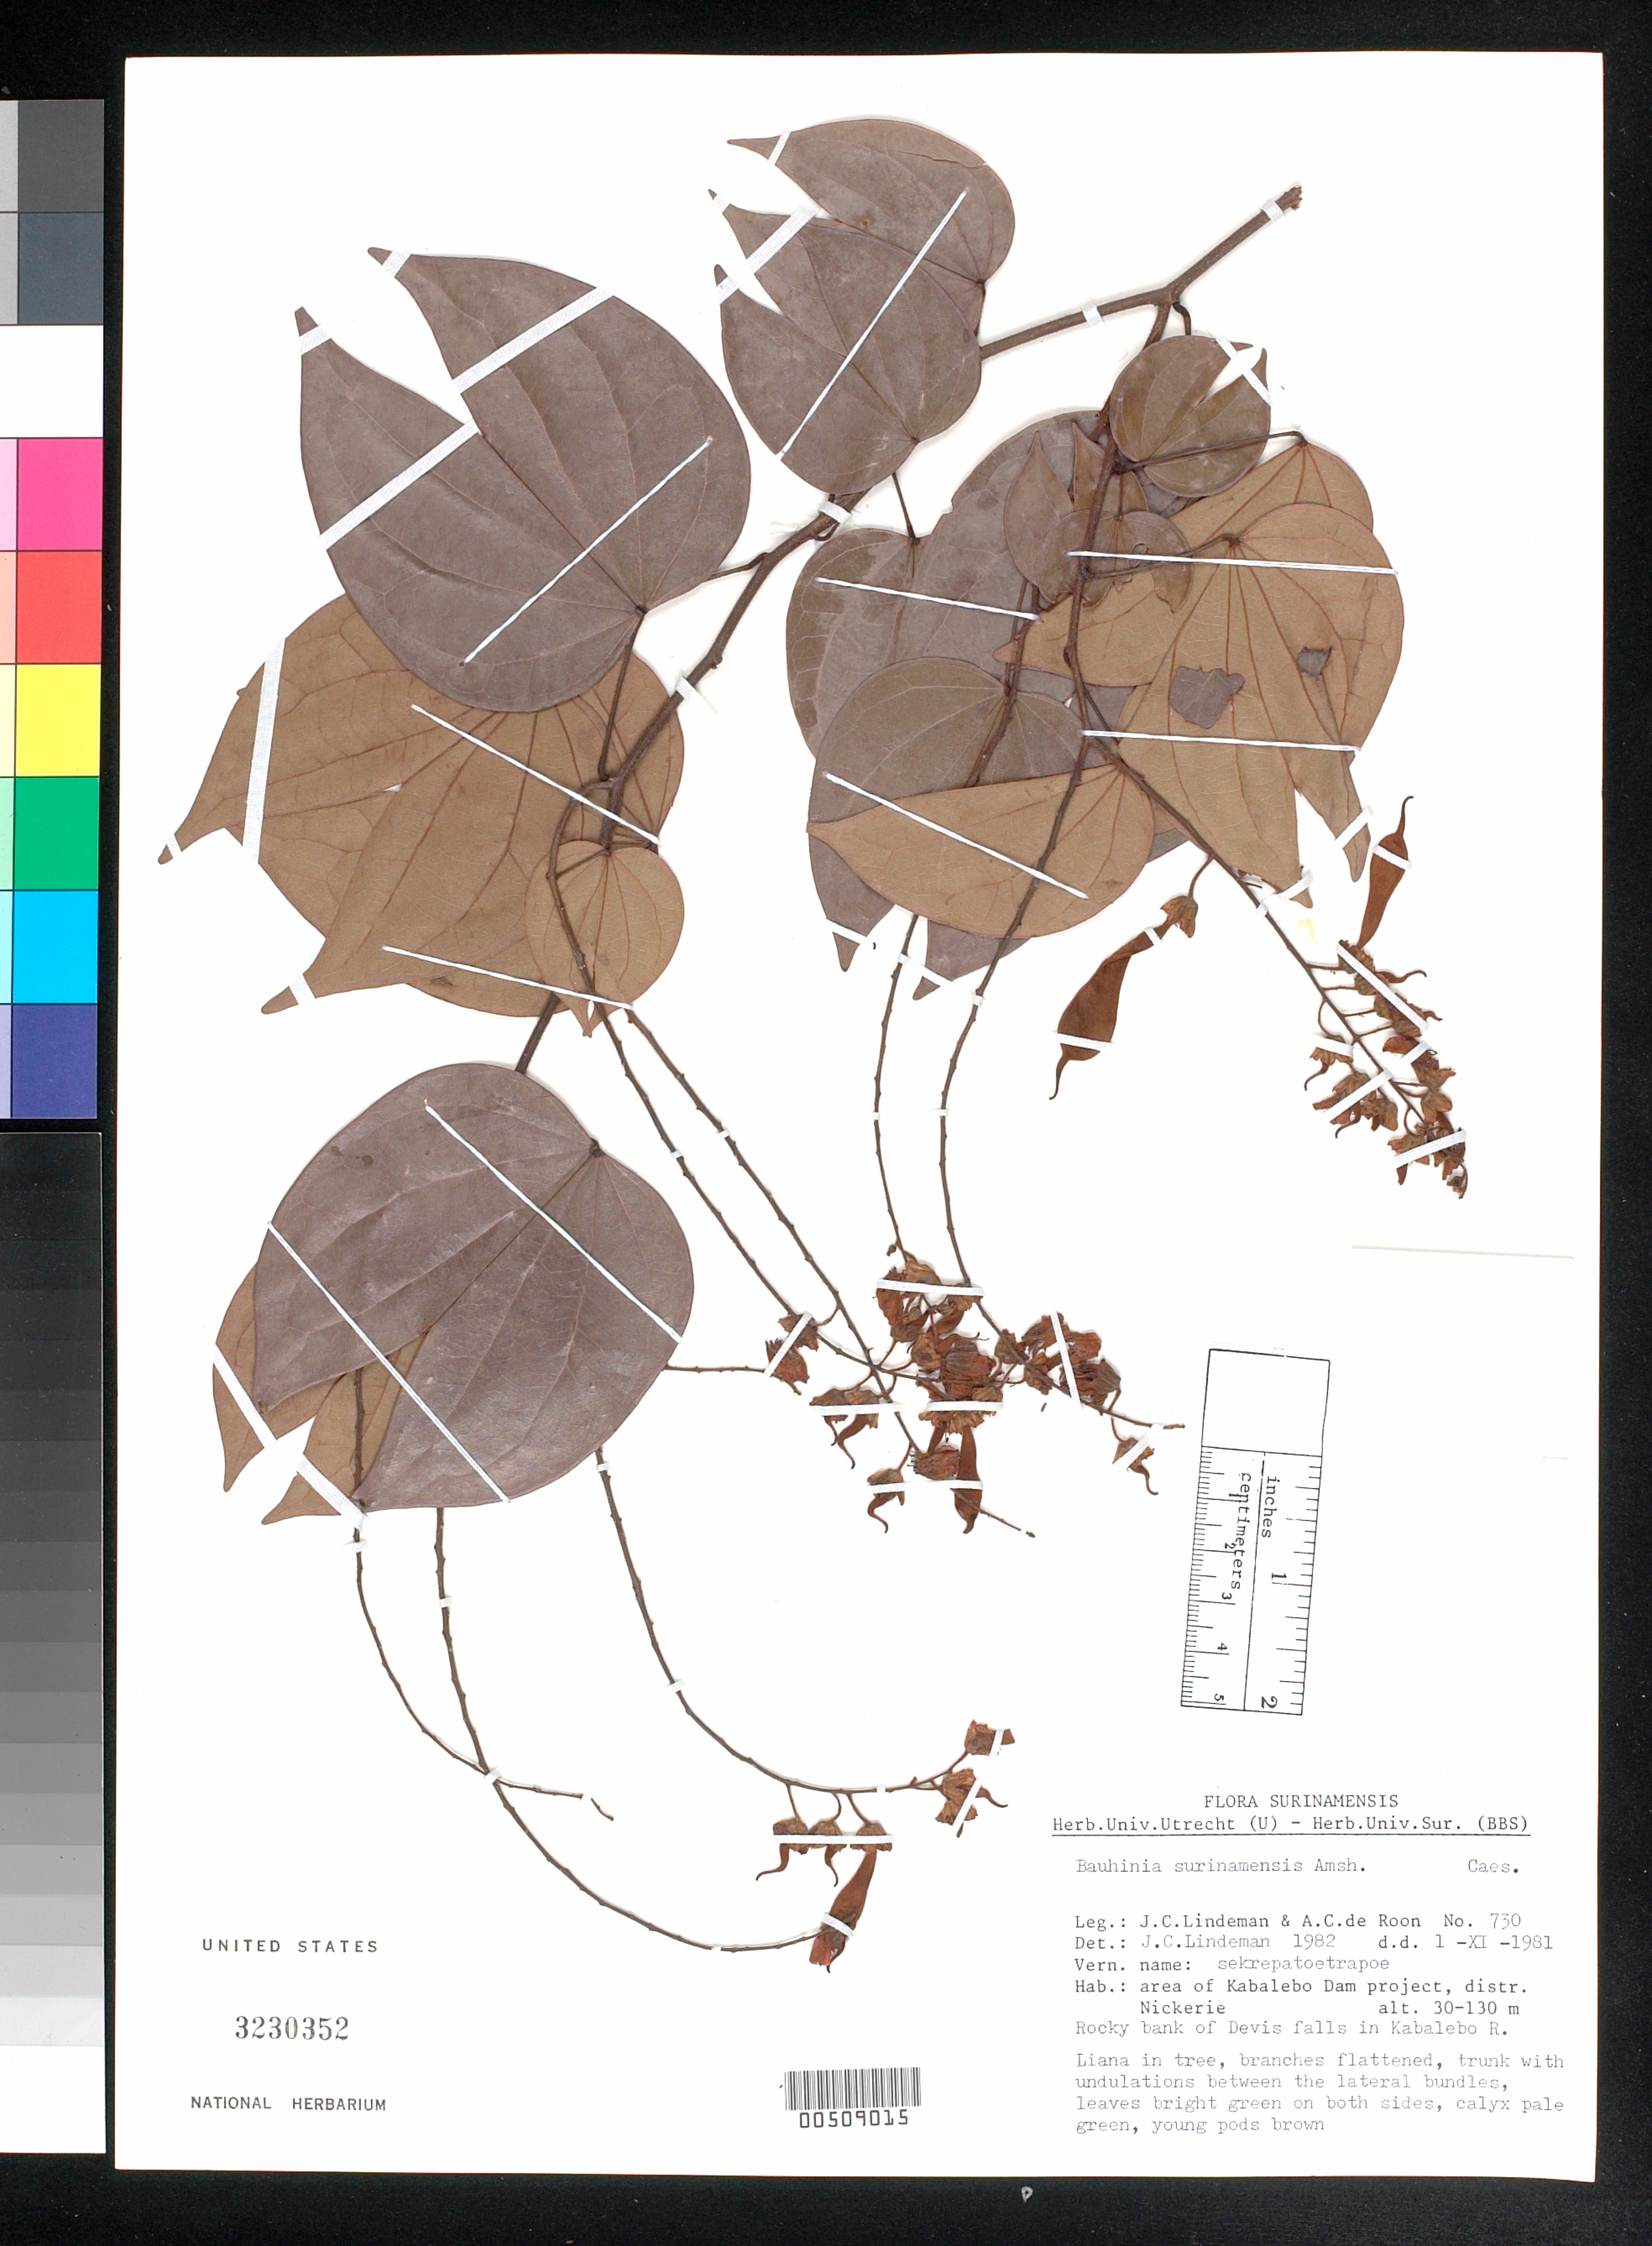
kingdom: Plantae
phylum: Tracheophyta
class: Magnoliopsida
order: Fabales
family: Fabaceae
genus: Schnella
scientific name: Schnella surinamensis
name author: (Amshoff) Wunderlin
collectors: J. C. Lindeman & A. de Roon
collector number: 730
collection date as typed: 01 Nov 1981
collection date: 1981-11-01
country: Suriname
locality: Devis falls in kabalebo river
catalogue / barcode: US 3230352